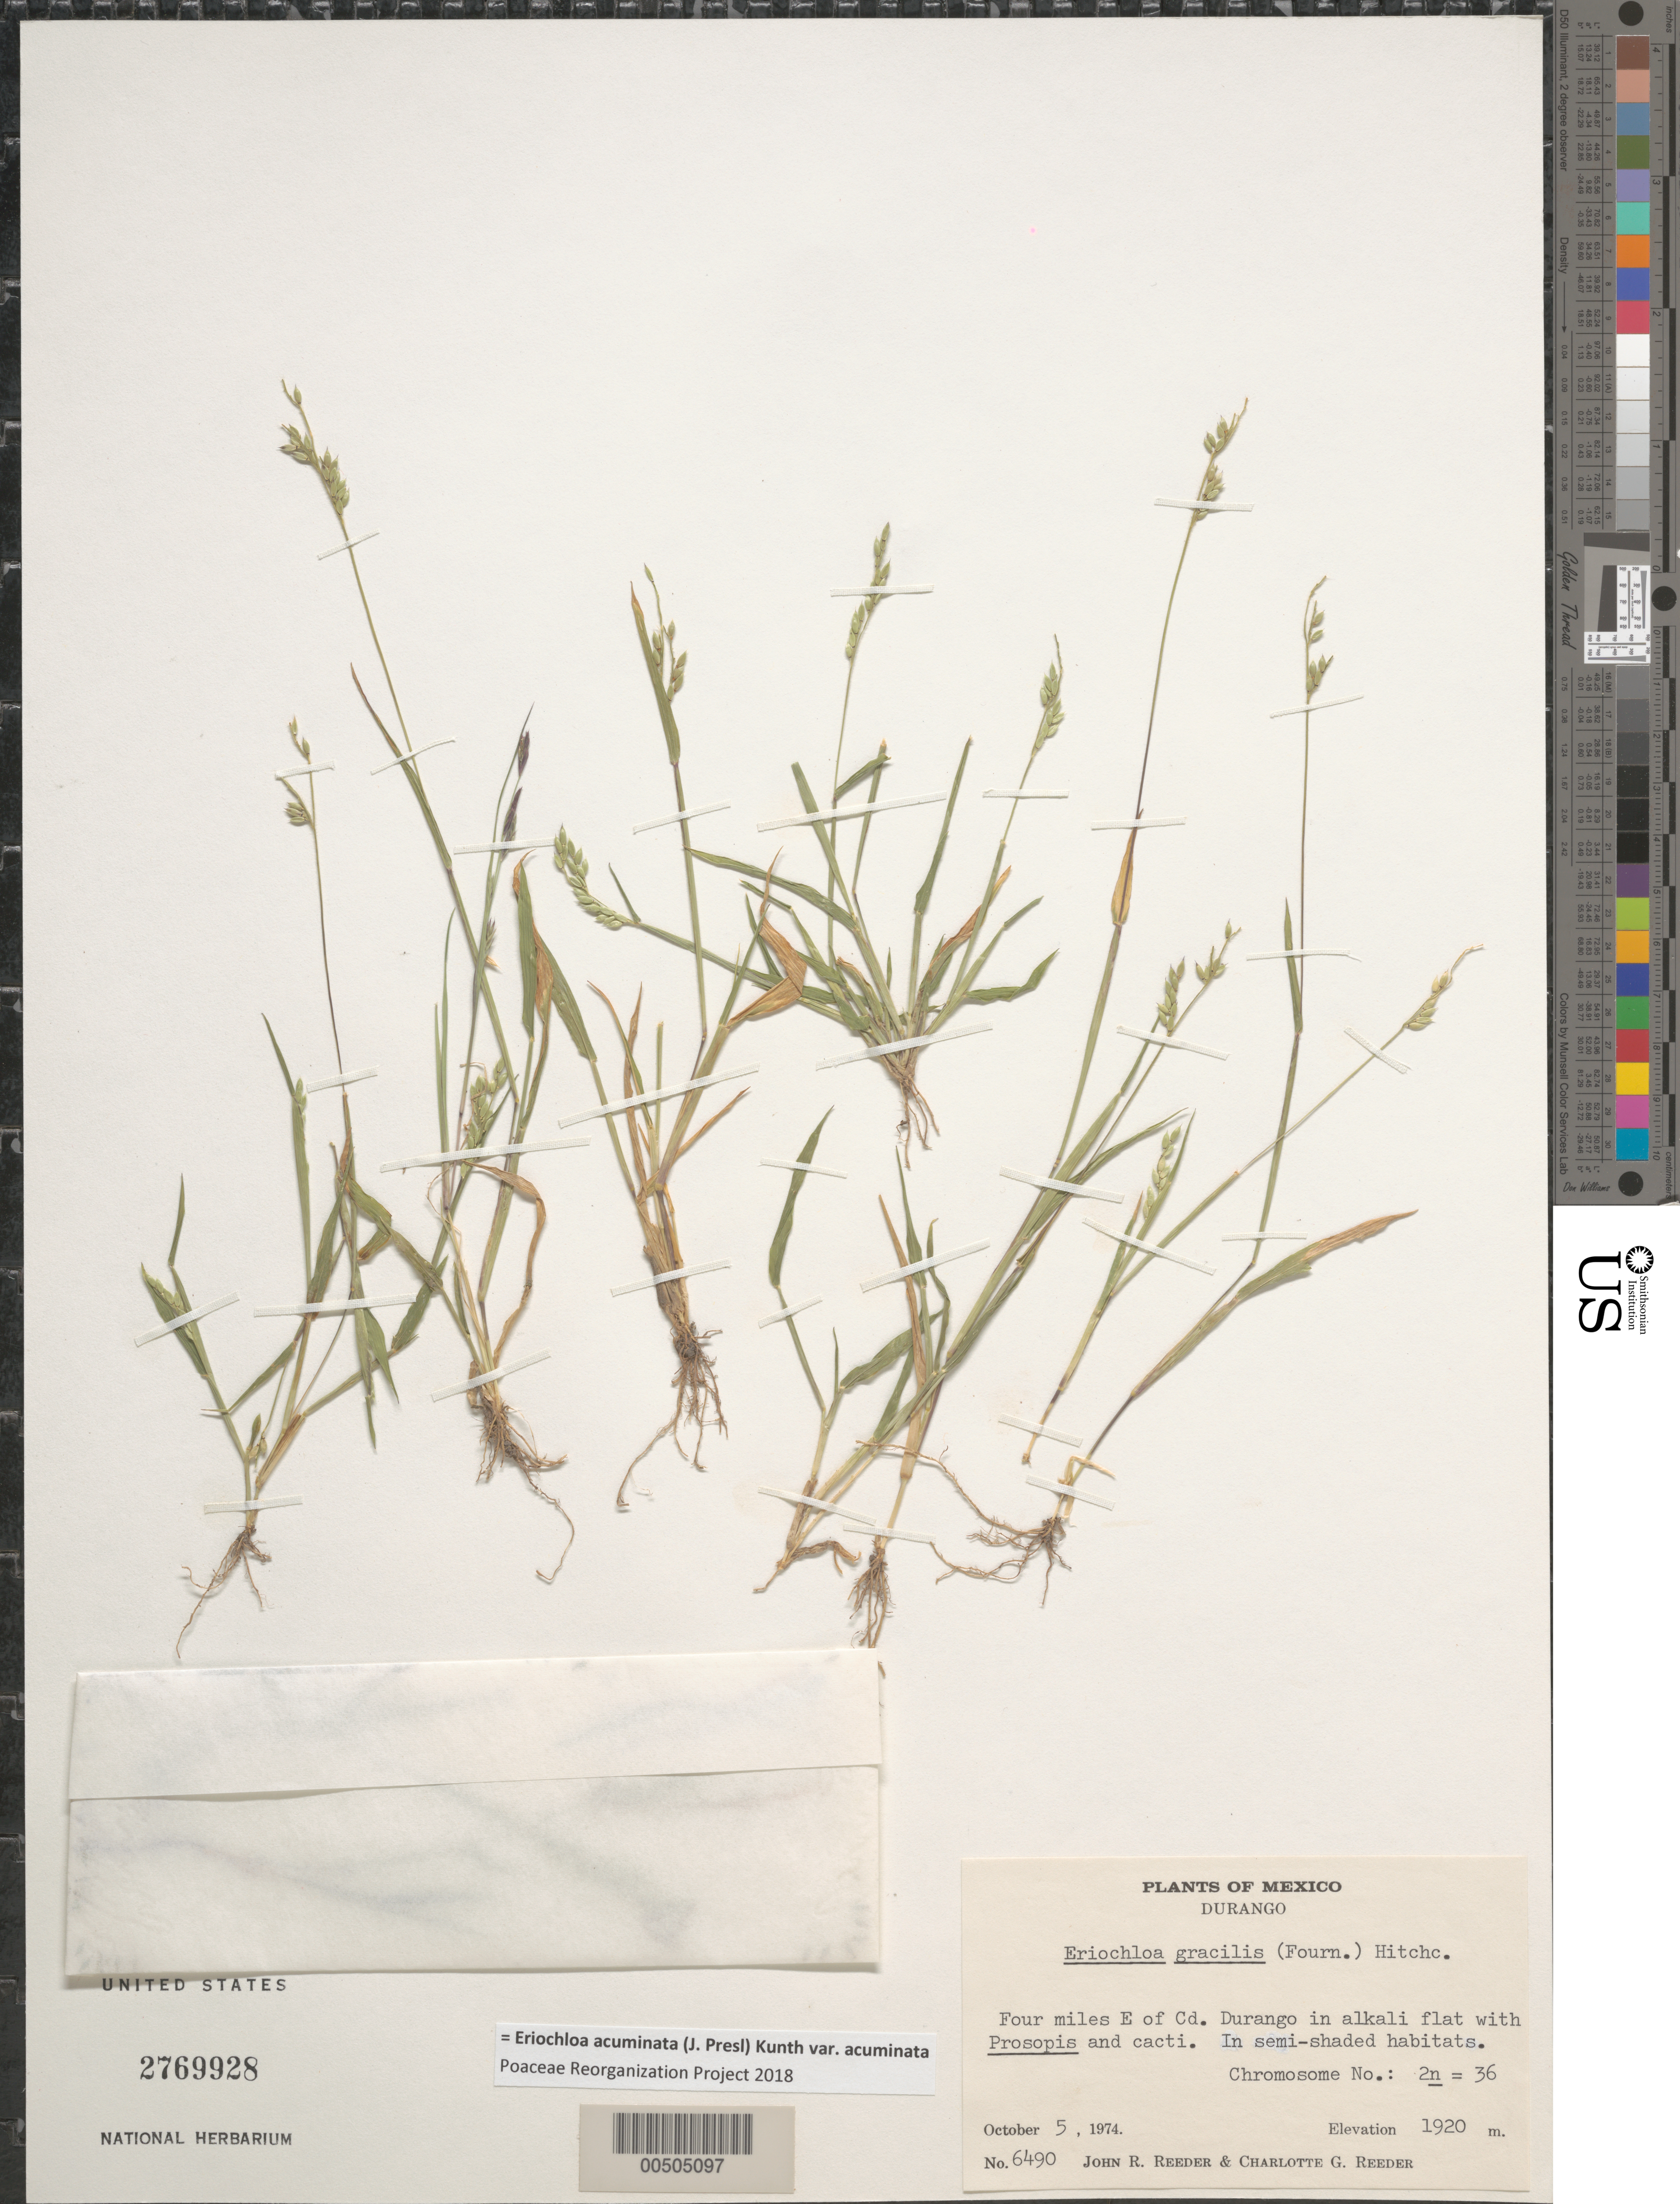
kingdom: Plantae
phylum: Tracheophyta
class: Liliopsida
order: Poales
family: Poaceae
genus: Eriochloa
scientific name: Eriochloa acuminata var. acuminata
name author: (J. Presl) Kunth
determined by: Poaceae Reorganization Project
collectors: J. R. Reeder & C. G. Reeder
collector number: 6490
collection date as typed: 5 Oct 1974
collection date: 1974-10-05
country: Mexico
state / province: Durango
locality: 4 mi E of Cd. Durango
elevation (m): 1920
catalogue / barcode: US 2769928